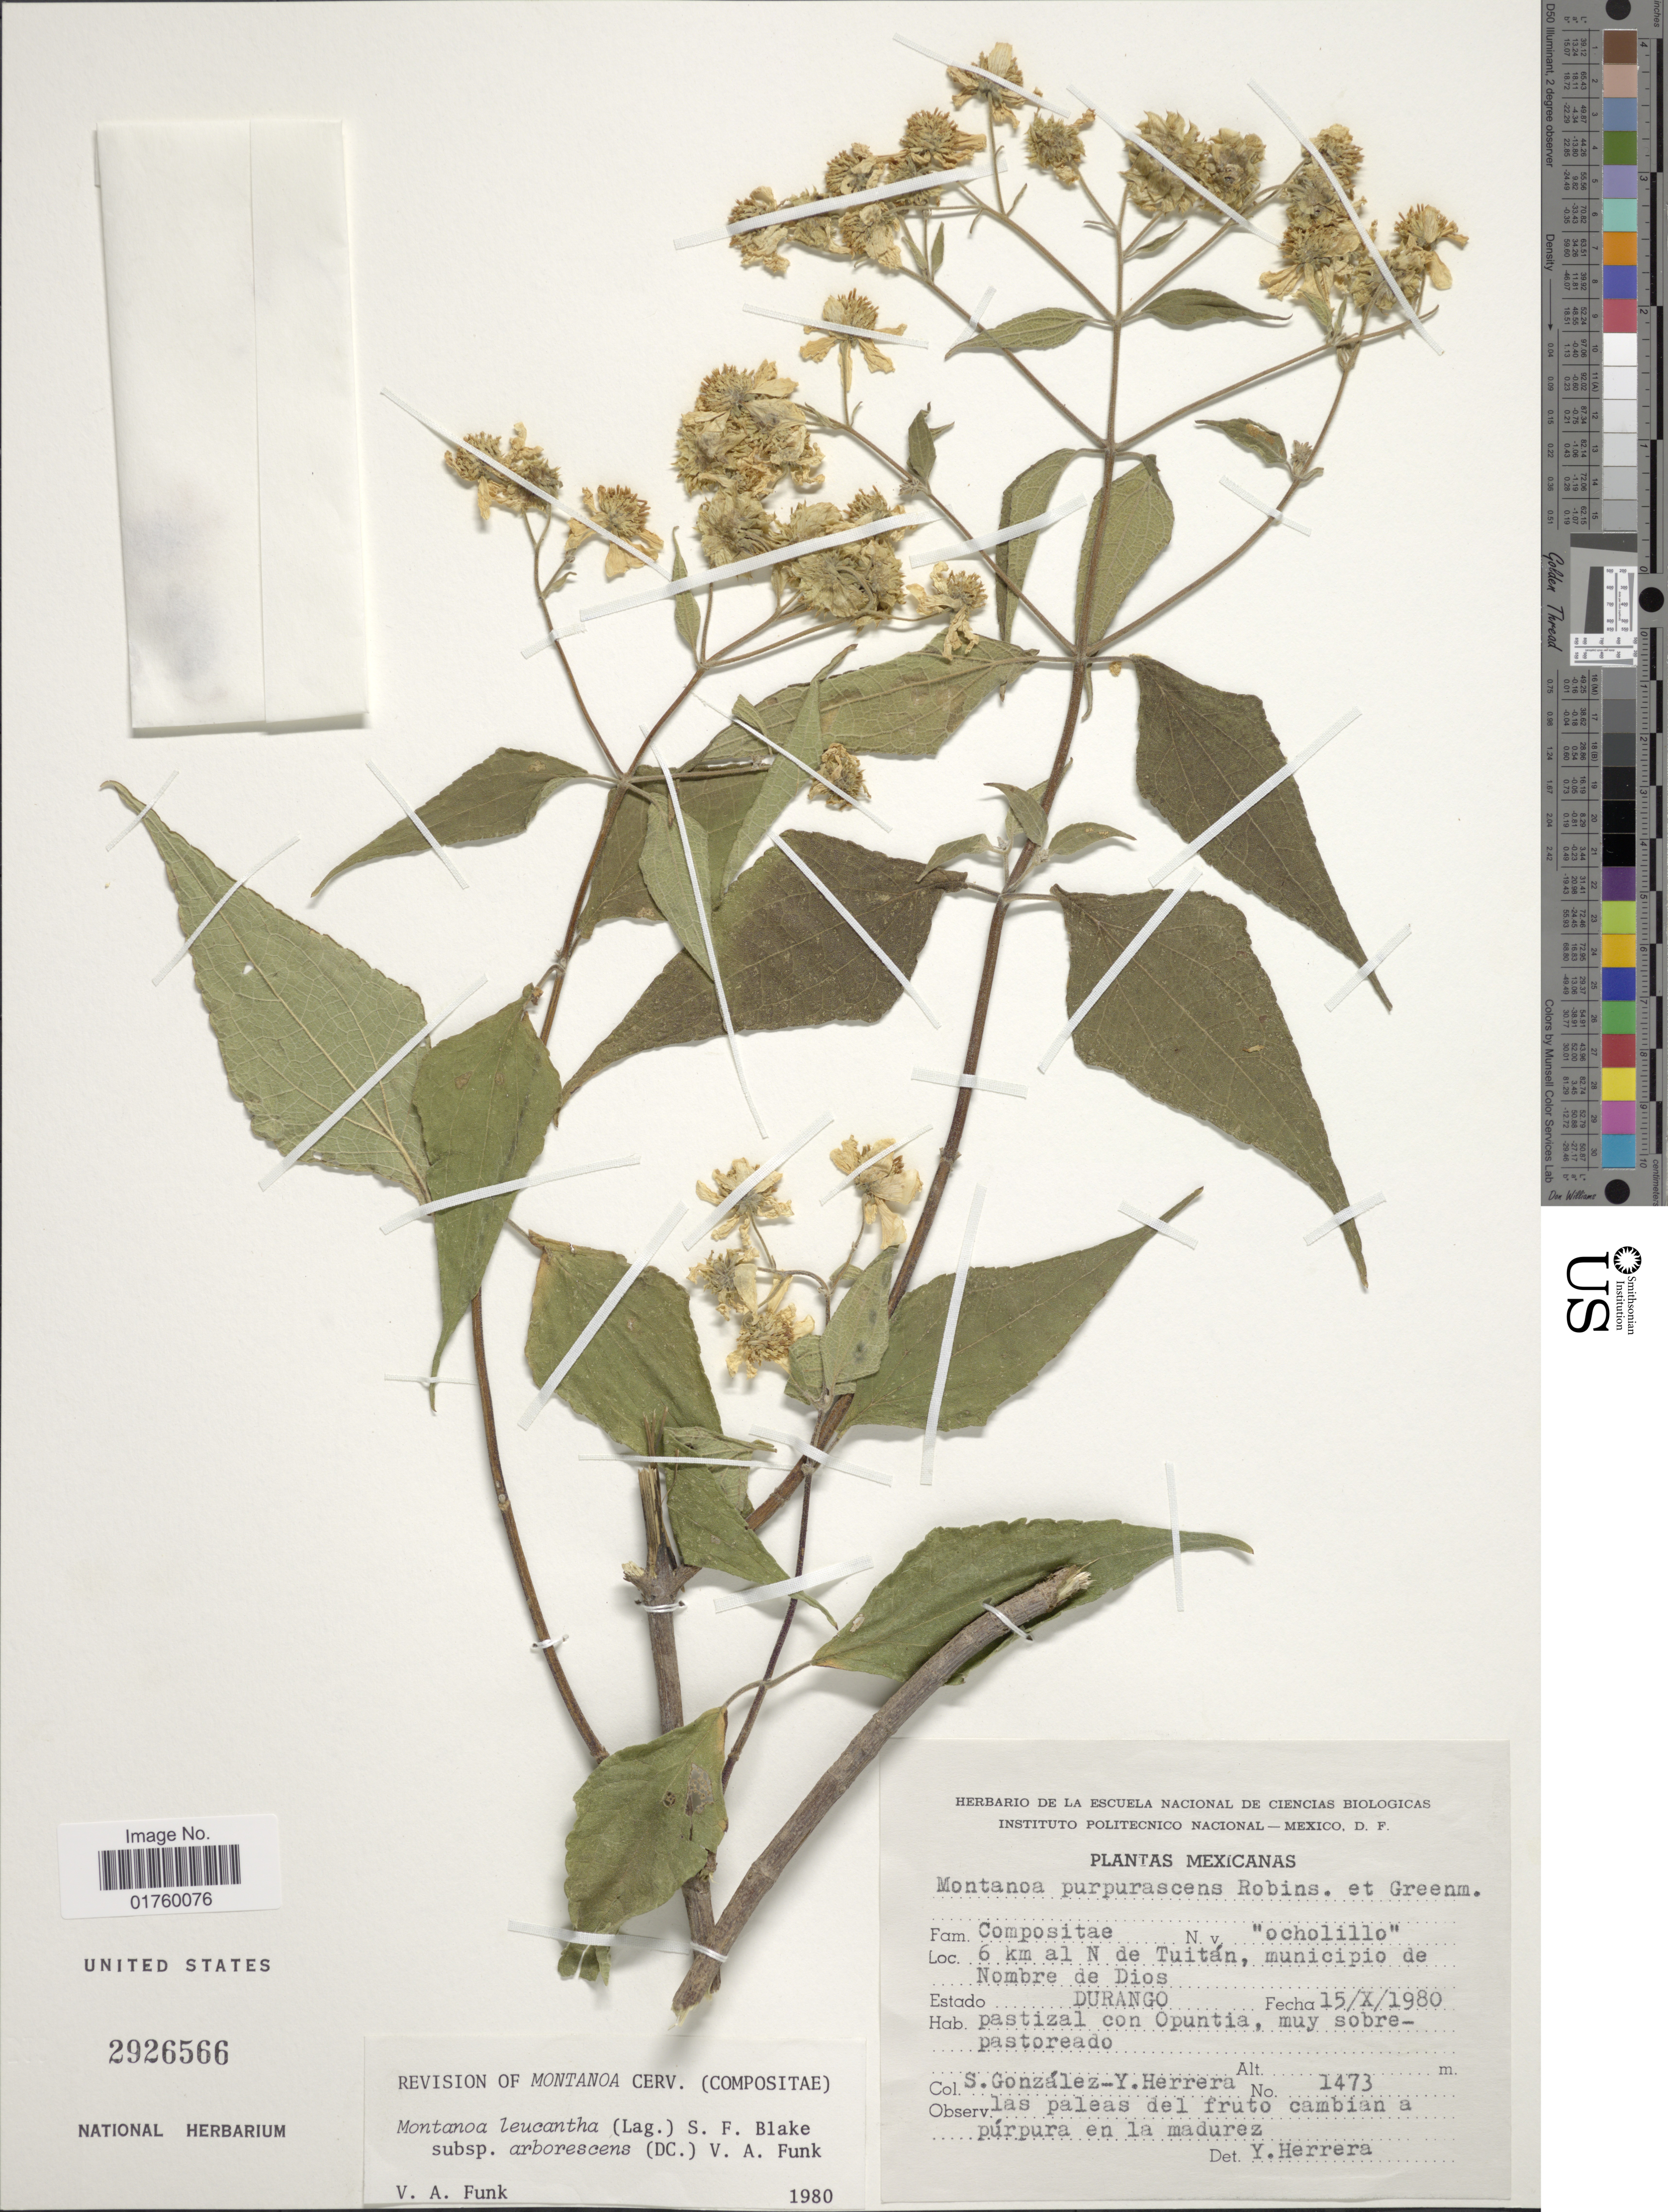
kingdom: Plantae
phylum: Tracheophyta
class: Magnoliopsida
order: Asterales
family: Asteraceae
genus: Montanoa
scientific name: Montanoa leucantha subsp. arborescens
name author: (DC.) V.A. Funk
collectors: S. Gonzáles & Y. Herrera Arrieta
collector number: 1473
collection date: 1980-10-15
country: Mexico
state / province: Durango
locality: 6 km al N de Tuitan, municipio de Nombre de Dios.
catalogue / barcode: US 2926566